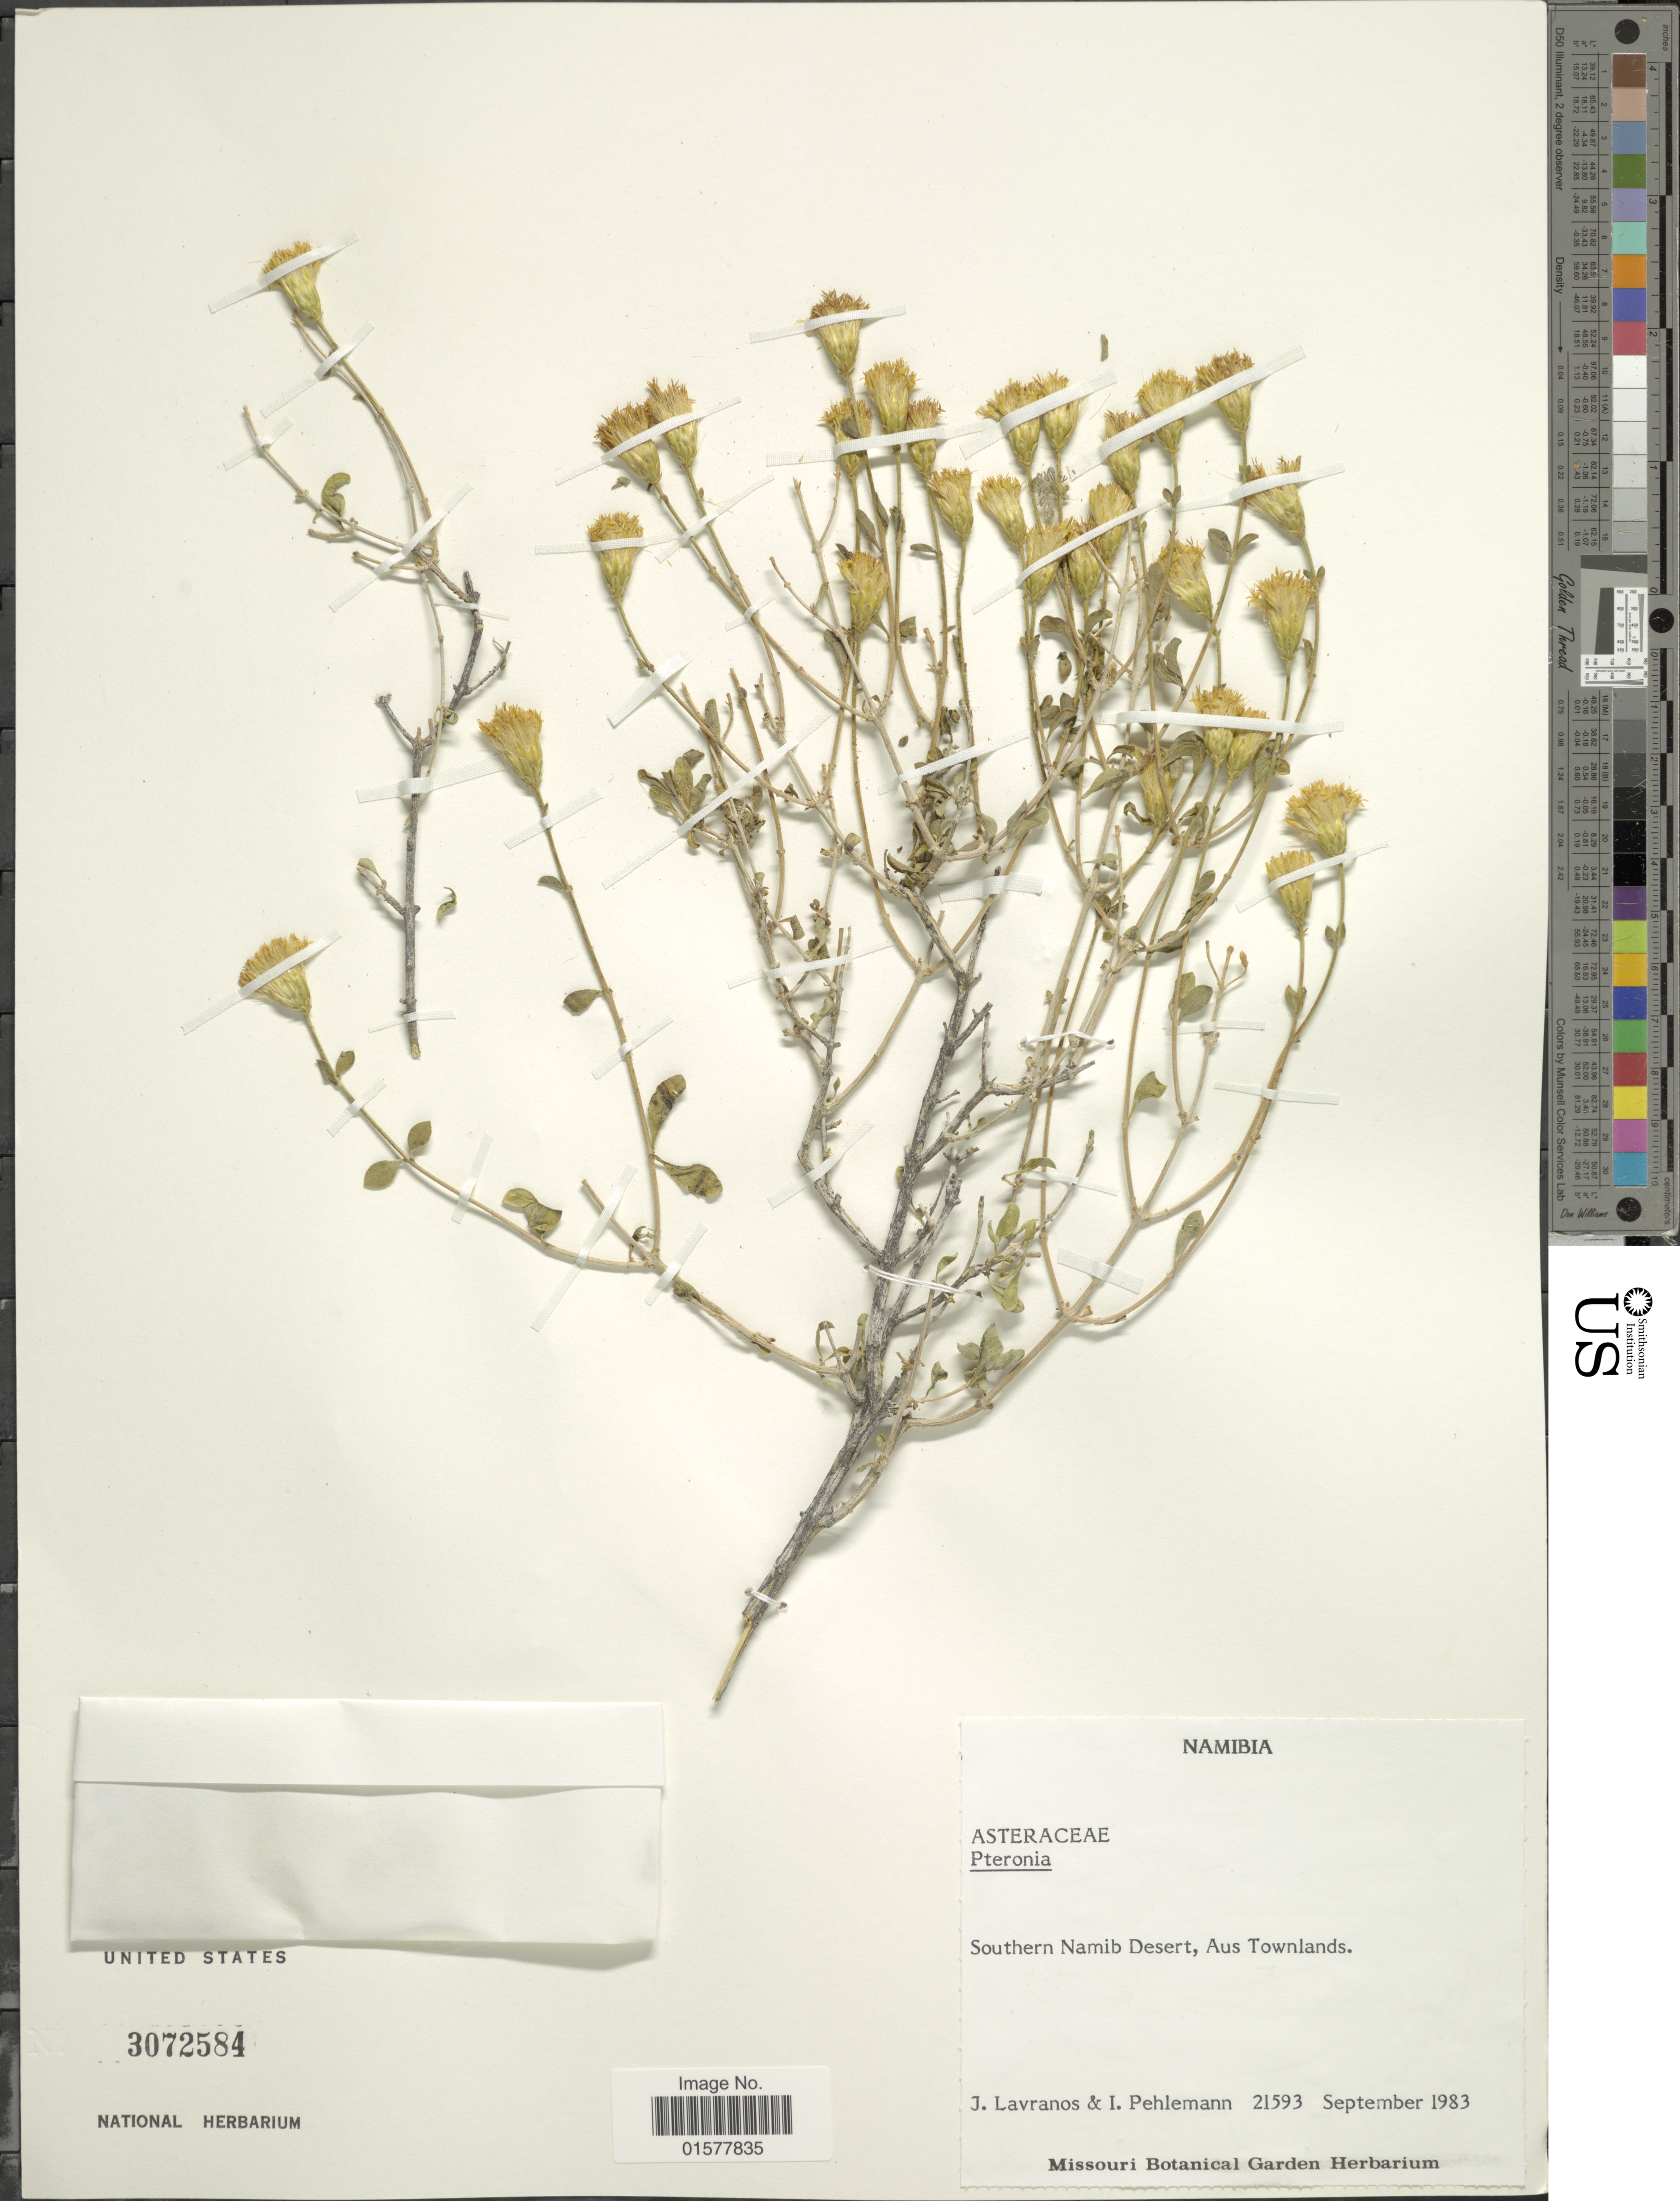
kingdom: Plantae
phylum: Tracheophyta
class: Magnoliopsida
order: Asterales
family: Asteraceae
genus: Pteronia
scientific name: Pteronia sp.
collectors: J. Lavranos & I. Pehlemann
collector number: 21593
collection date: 1983-09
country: Namibia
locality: Southern Namib Desert, Aus Townlands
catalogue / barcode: US 3072584